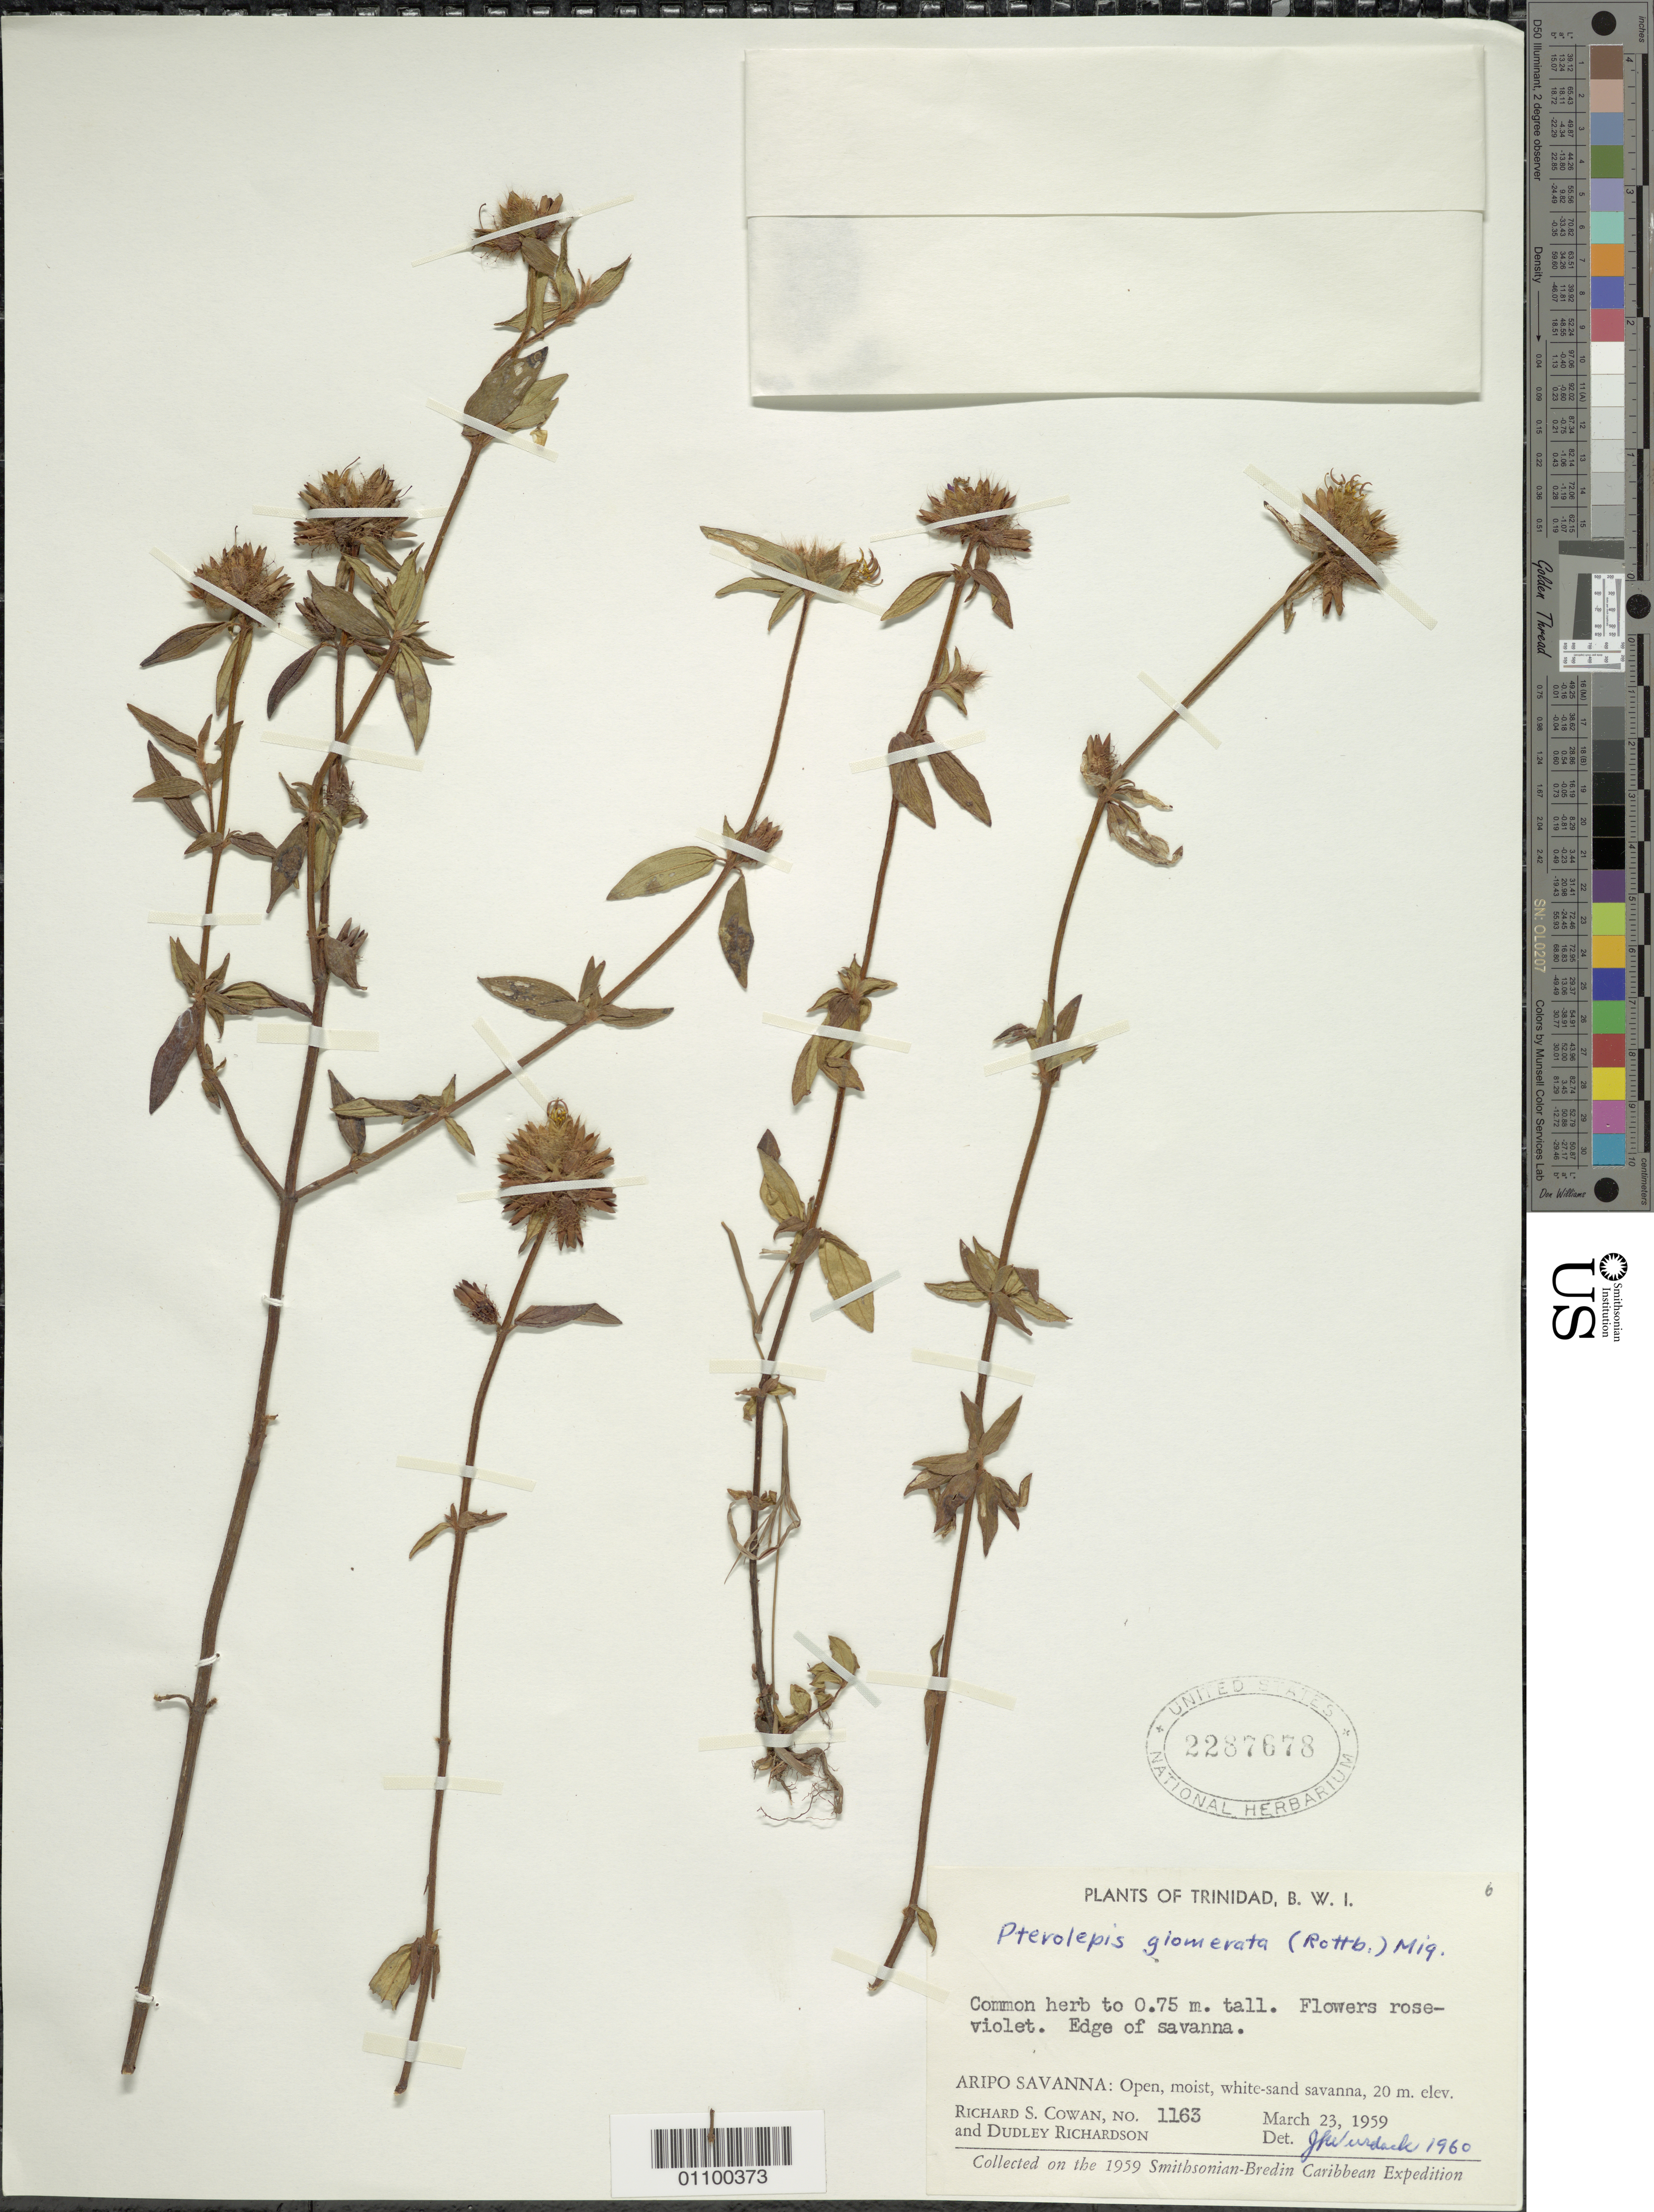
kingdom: Plantae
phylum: Tracheophyta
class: Magnoliopsida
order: Myrtales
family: Melastomataceae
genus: Pterolepis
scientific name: Pterolepis glomerata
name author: (Rottb.) Miq.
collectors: R. S. Cowan & D. Richardson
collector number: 1163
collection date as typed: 23 Mar 1959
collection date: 1959-03-23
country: Trinidad and Tobago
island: Trinidad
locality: Aripo Savanna: open, moist, white-sand savanna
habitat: edge of savanna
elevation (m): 20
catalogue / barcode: US 2287678